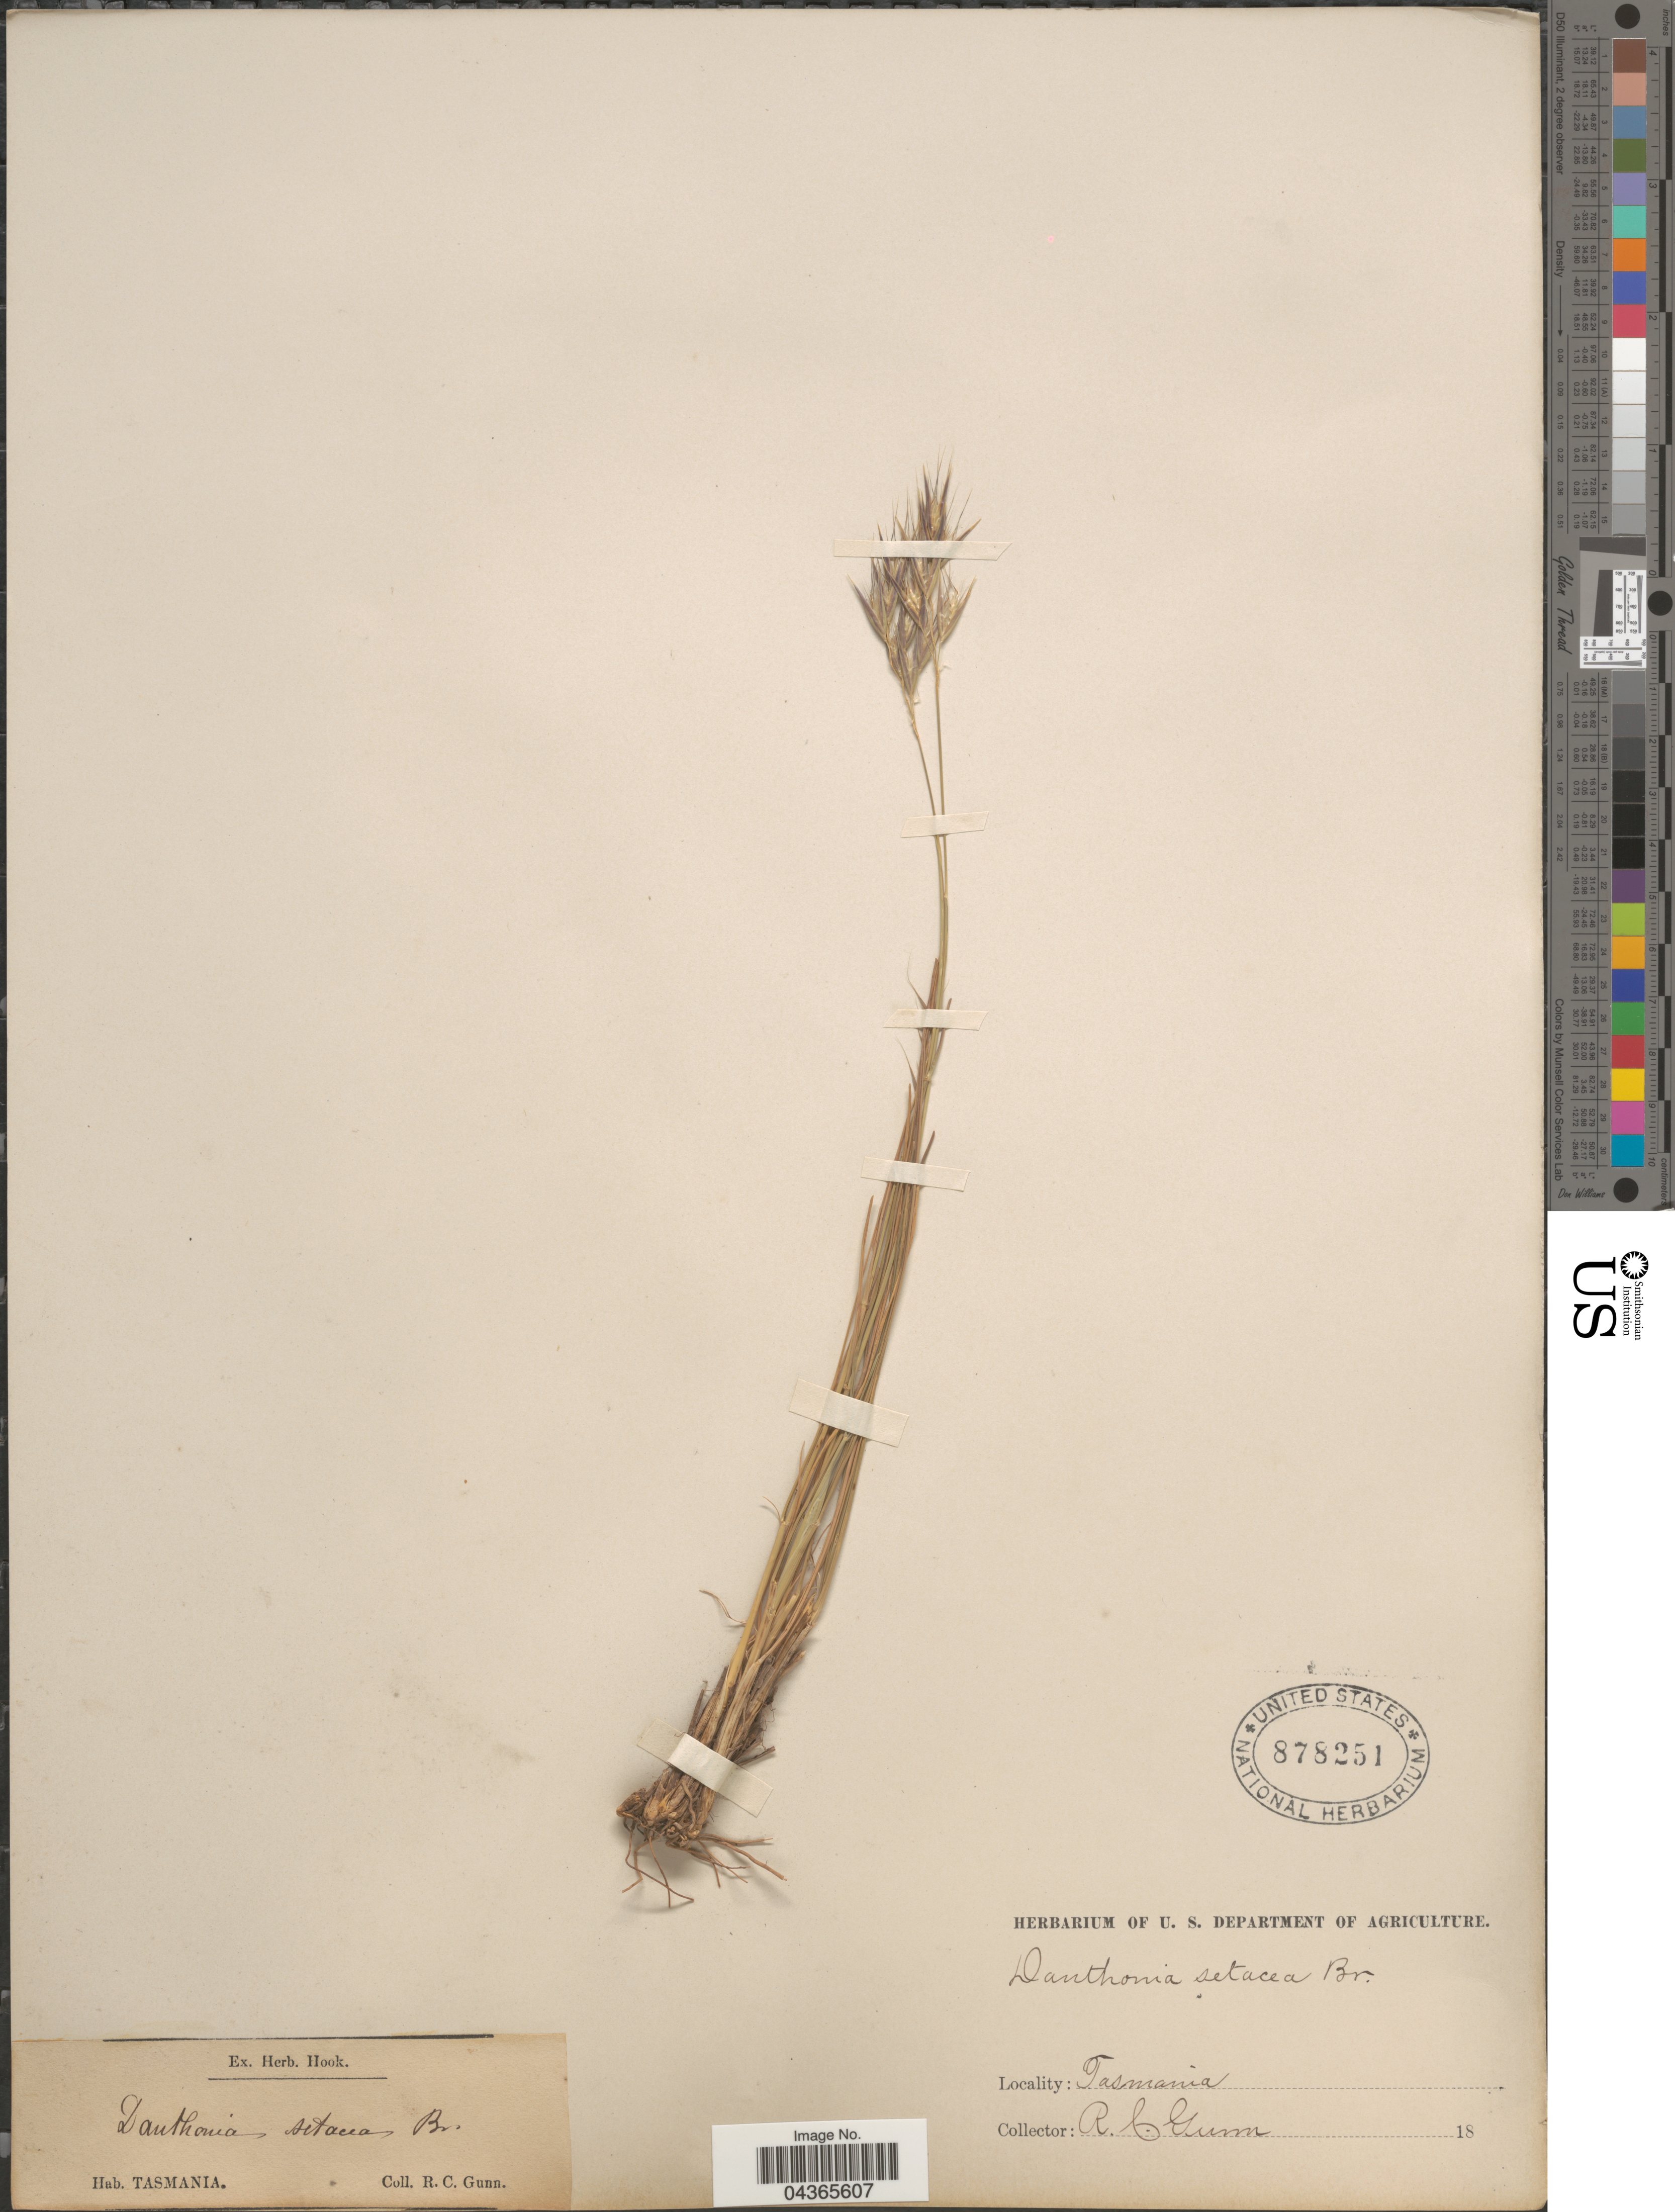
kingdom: Plantae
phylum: Tracheophyta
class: Liliopsida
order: Poales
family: Poaceae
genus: Rytidosperma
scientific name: Rytidosperma setaceum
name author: (R. Br.) Connor & Edgar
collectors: R. Gunn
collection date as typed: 18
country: Australia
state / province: Tasmania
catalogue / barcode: US 878251